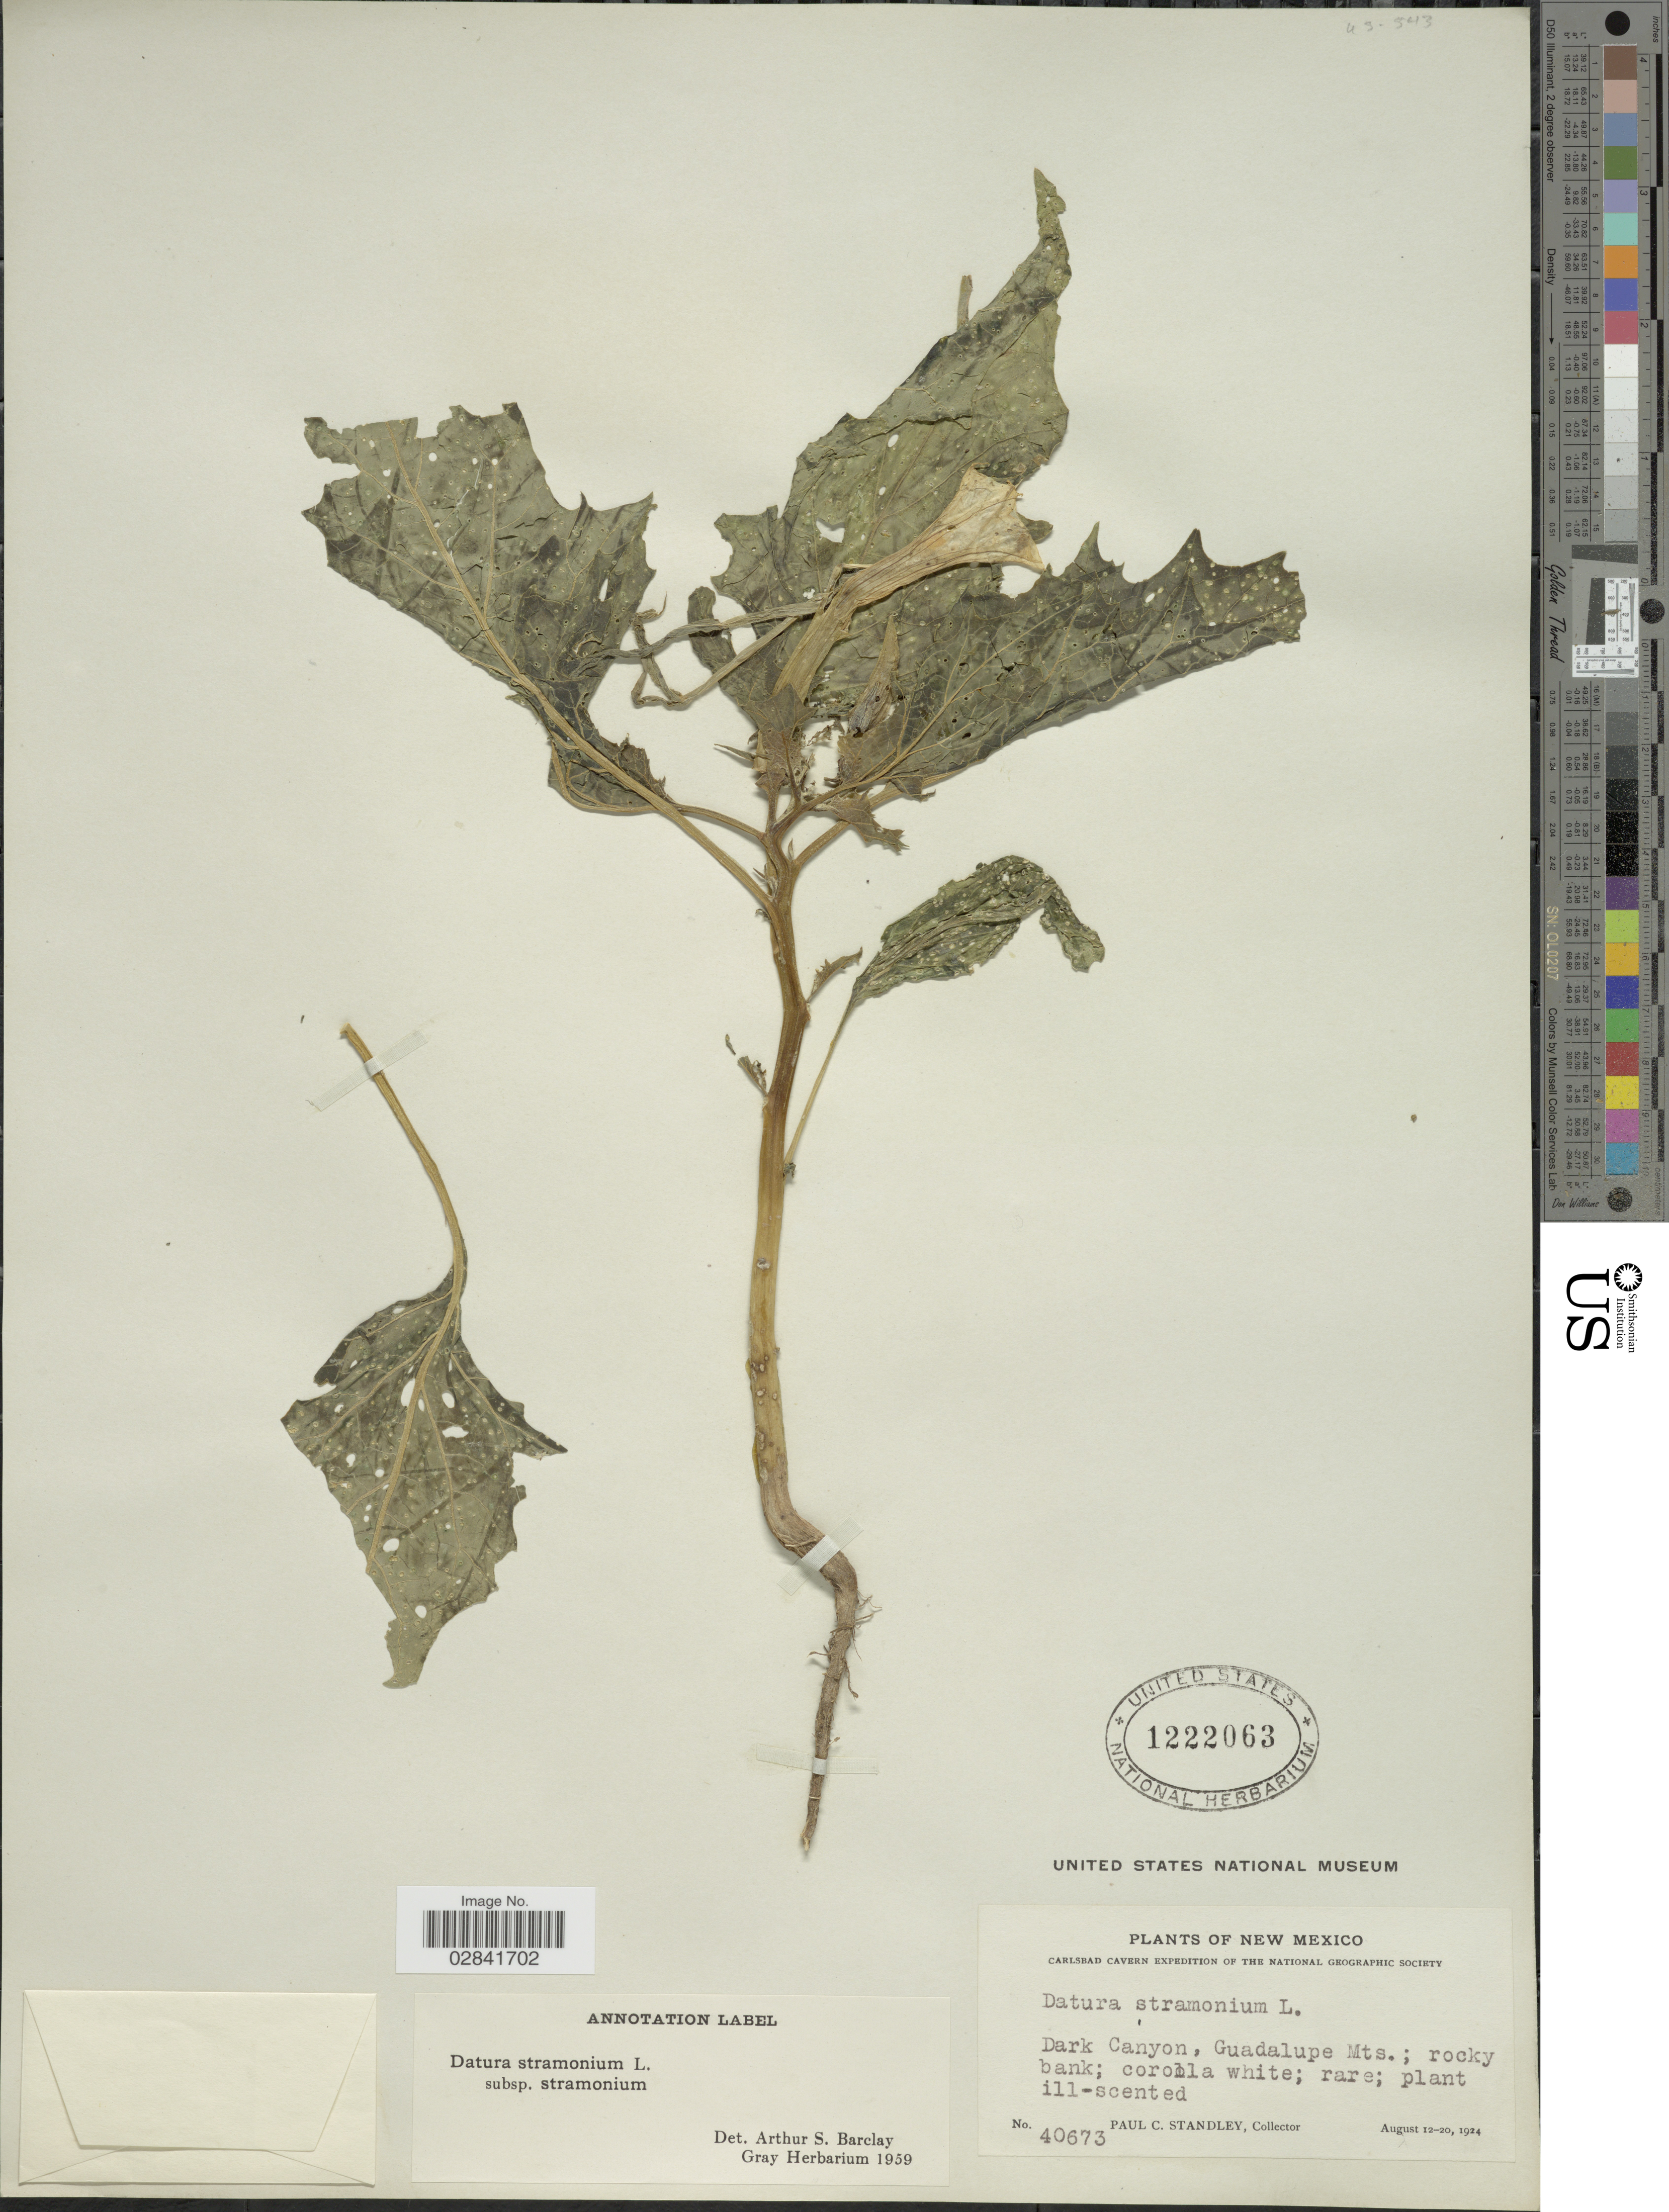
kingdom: Plantae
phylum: Tracheophyta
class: Magnoliopsida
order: Solanales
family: Solanaceae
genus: Datura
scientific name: Datura stramonium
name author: L.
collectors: P. C. Standley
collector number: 40673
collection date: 1924-08-12/1924-08-20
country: United States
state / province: New Mexico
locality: Dark Canyon, Guadalupe Mts.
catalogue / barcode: US 1222063